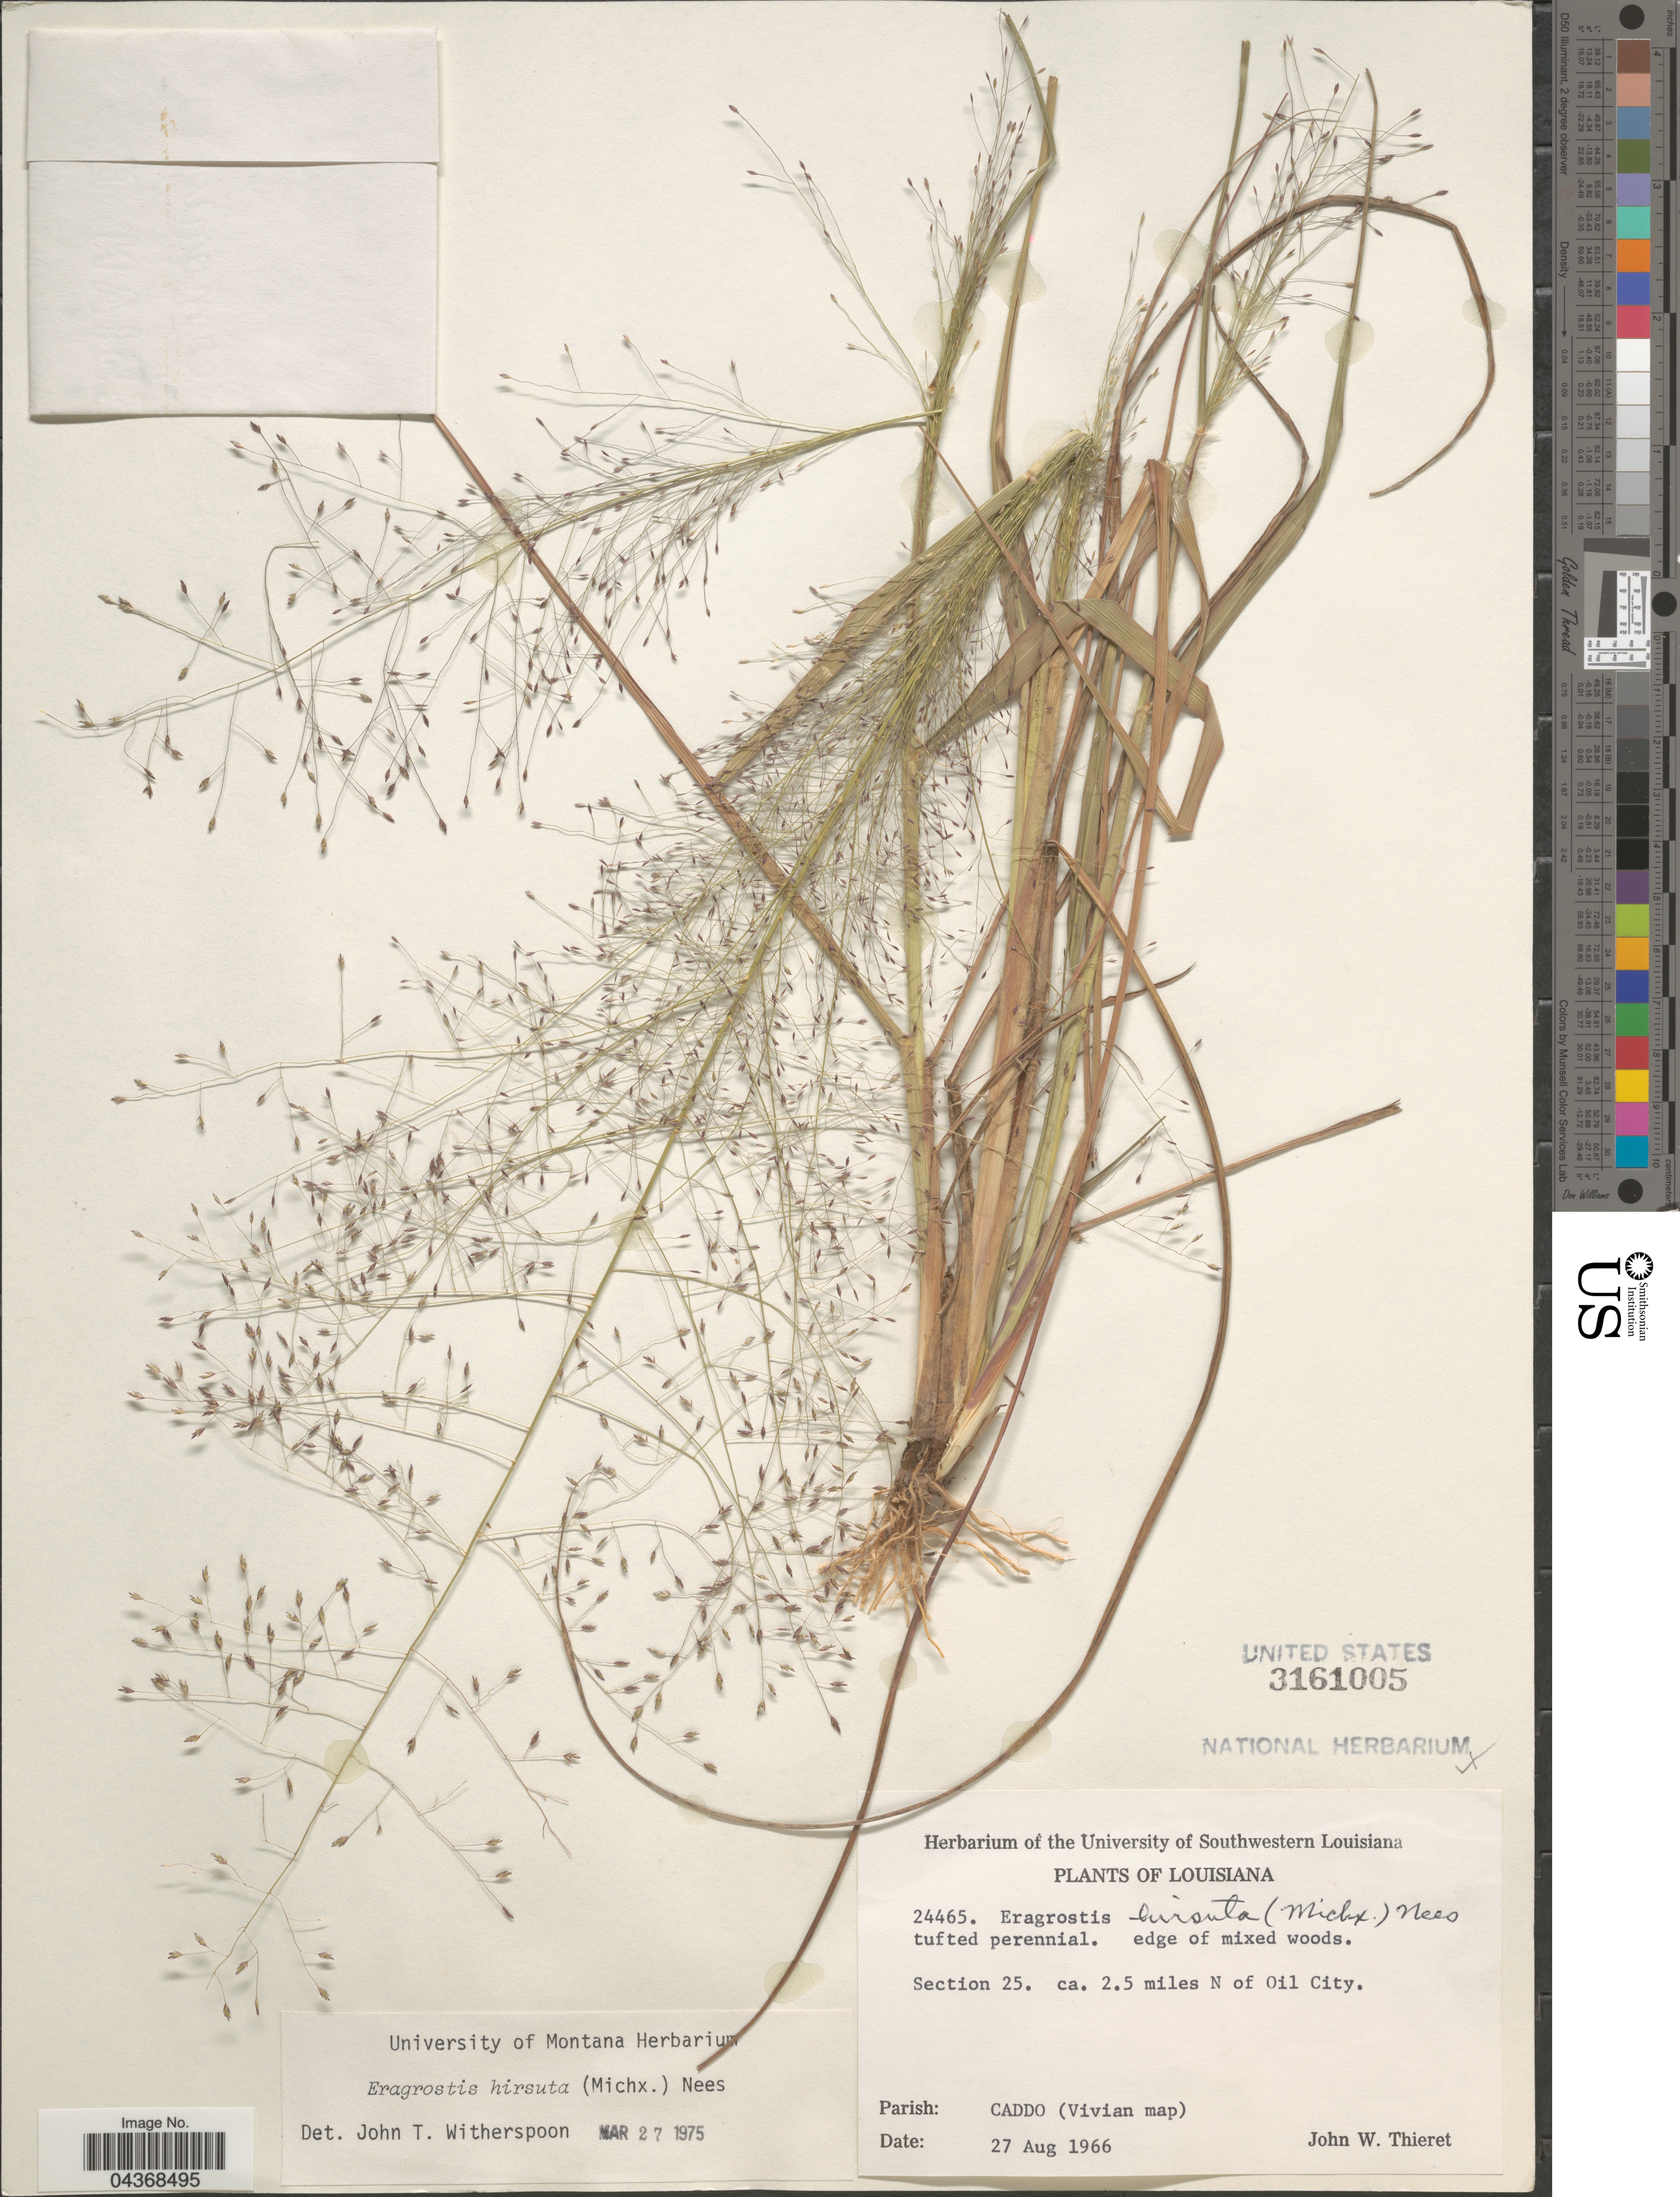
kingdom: Plantae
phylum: Tracheophyta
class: Liliopsida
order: Poales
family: Poaceae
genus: Eragrostis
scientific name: Eragrostis hirsuta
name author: (Michx.) Nees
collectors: J. W. Thieret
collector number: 24465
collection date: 1966-08-27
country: United States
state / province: Louisiana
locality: Section 25. ca. 2.5 miles N of Oil City. Parish: Caddo (Vivian map).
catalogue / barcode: US 3161005